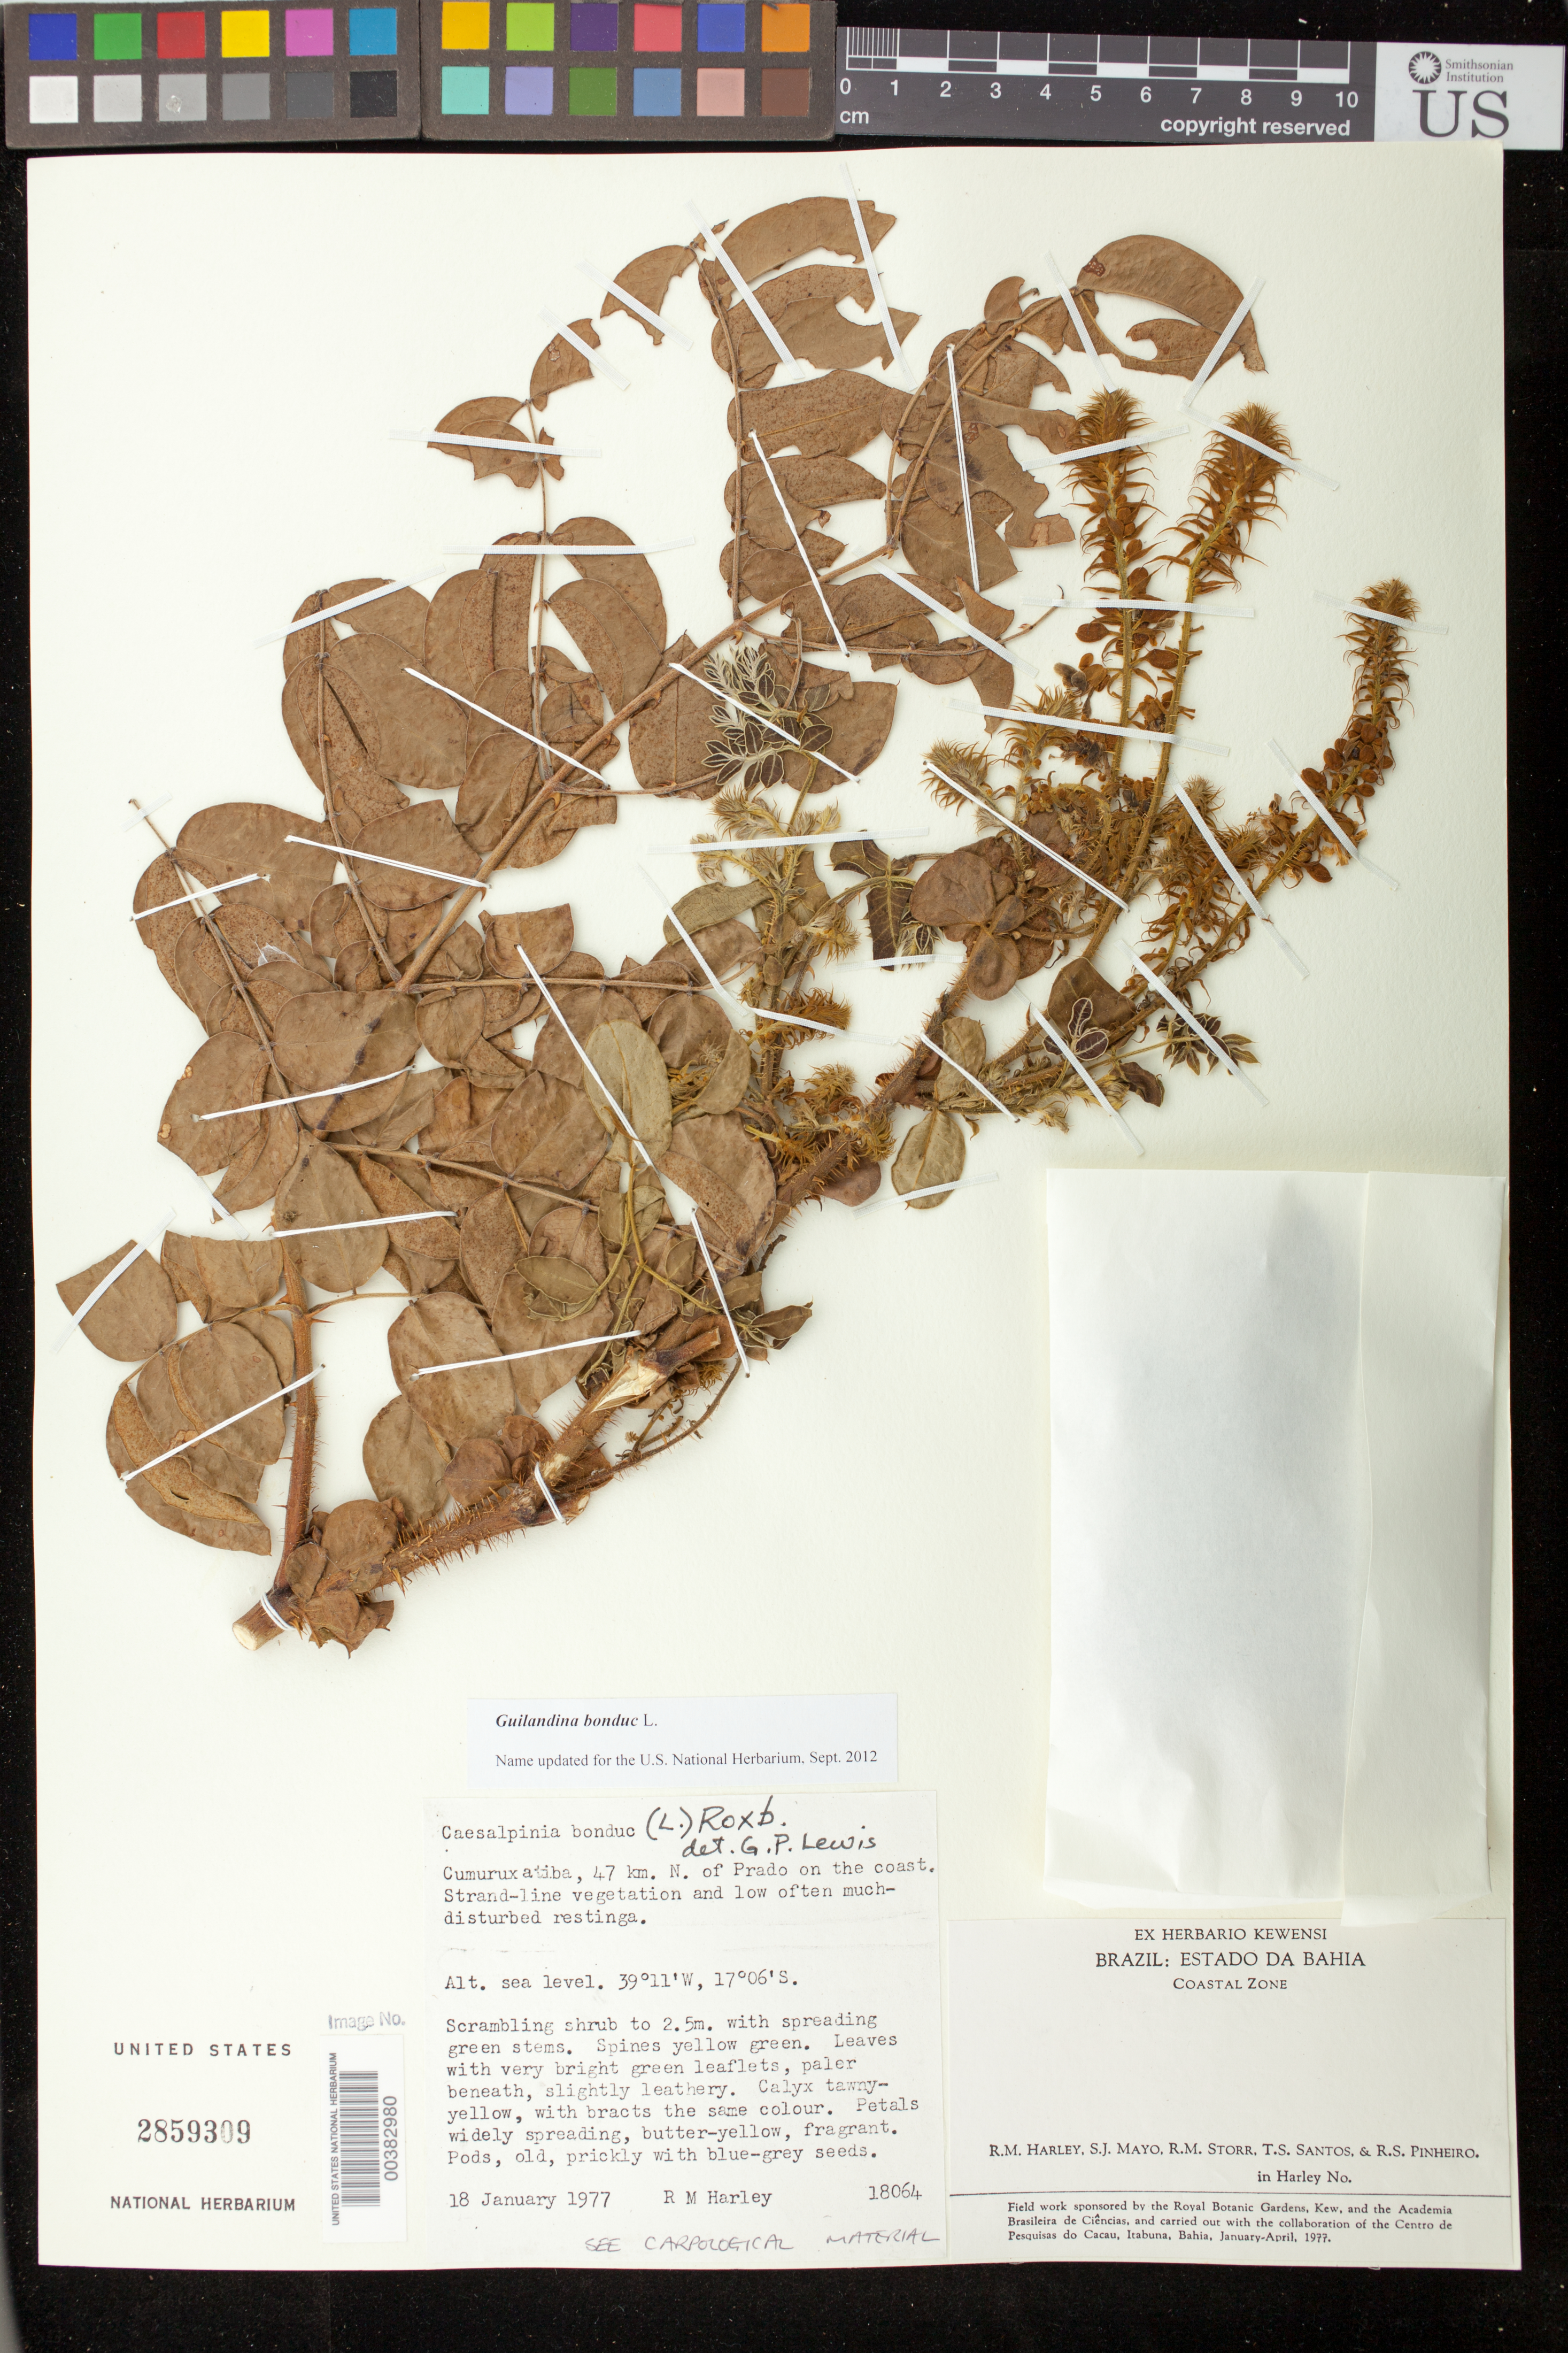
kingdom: Plantae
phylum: Tracheophyta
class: Magnoliopsida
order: Fabales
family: Fabaceae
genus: Guilandina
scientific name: Guilandina bonduc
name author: L.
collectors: R. M. Harley, S. J. Mayo, R. M. Storr, T. S. Santos & R. S. Pinheiro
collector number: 18064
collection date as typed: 18 Jan 1977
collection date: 1977-01-18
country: Brazil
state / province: Bahia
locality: Cumuruxatiba, 47 km. N. of Prado on the coast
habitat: Strand-line vegetation and low often much disturbed restinga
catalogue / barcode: US 2859309